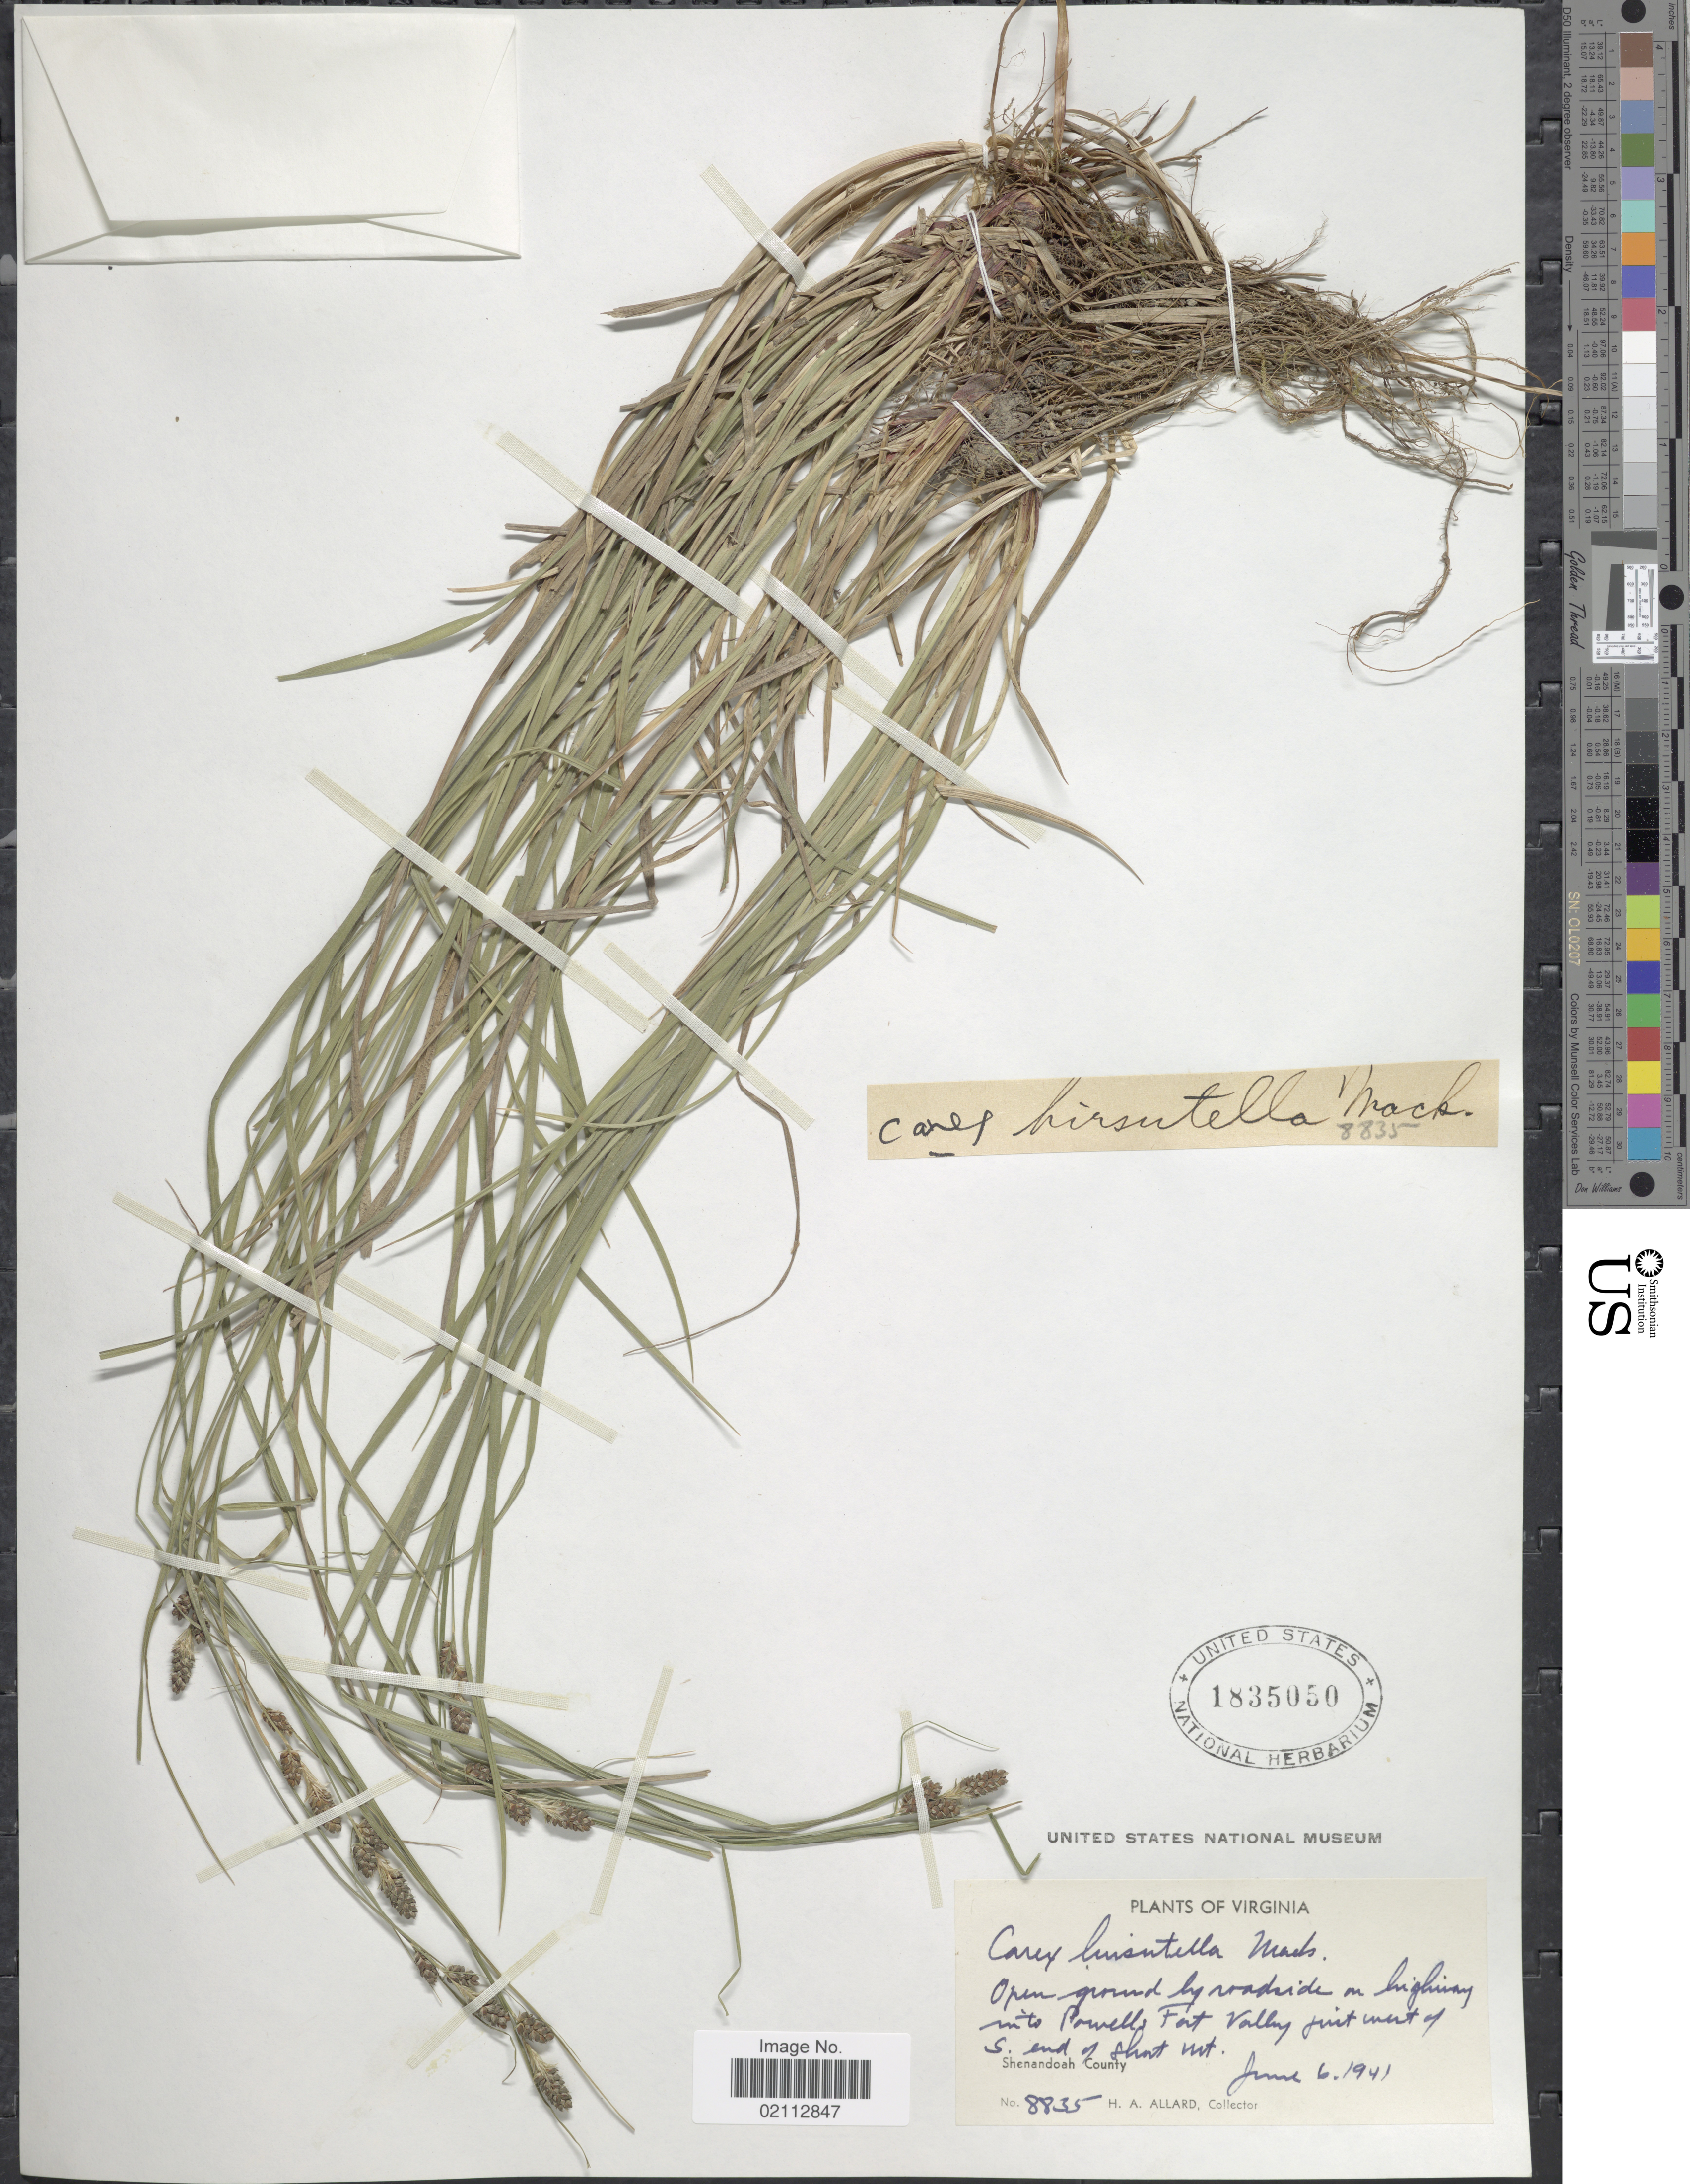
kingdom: Plantae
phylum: Tracheophyta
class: Liliopsida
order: Poales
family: Cyperaceae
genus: Carex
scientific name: Carex hirsutella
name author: Mack.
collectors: H. A. Allard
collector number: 8835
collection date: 1941-06-06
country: United States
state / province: Virginia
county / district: Shenandoah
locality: On highway into Powells Fort Valley just west of S. end of Short Mt. Shenandoah County.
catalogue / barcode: US 1835050